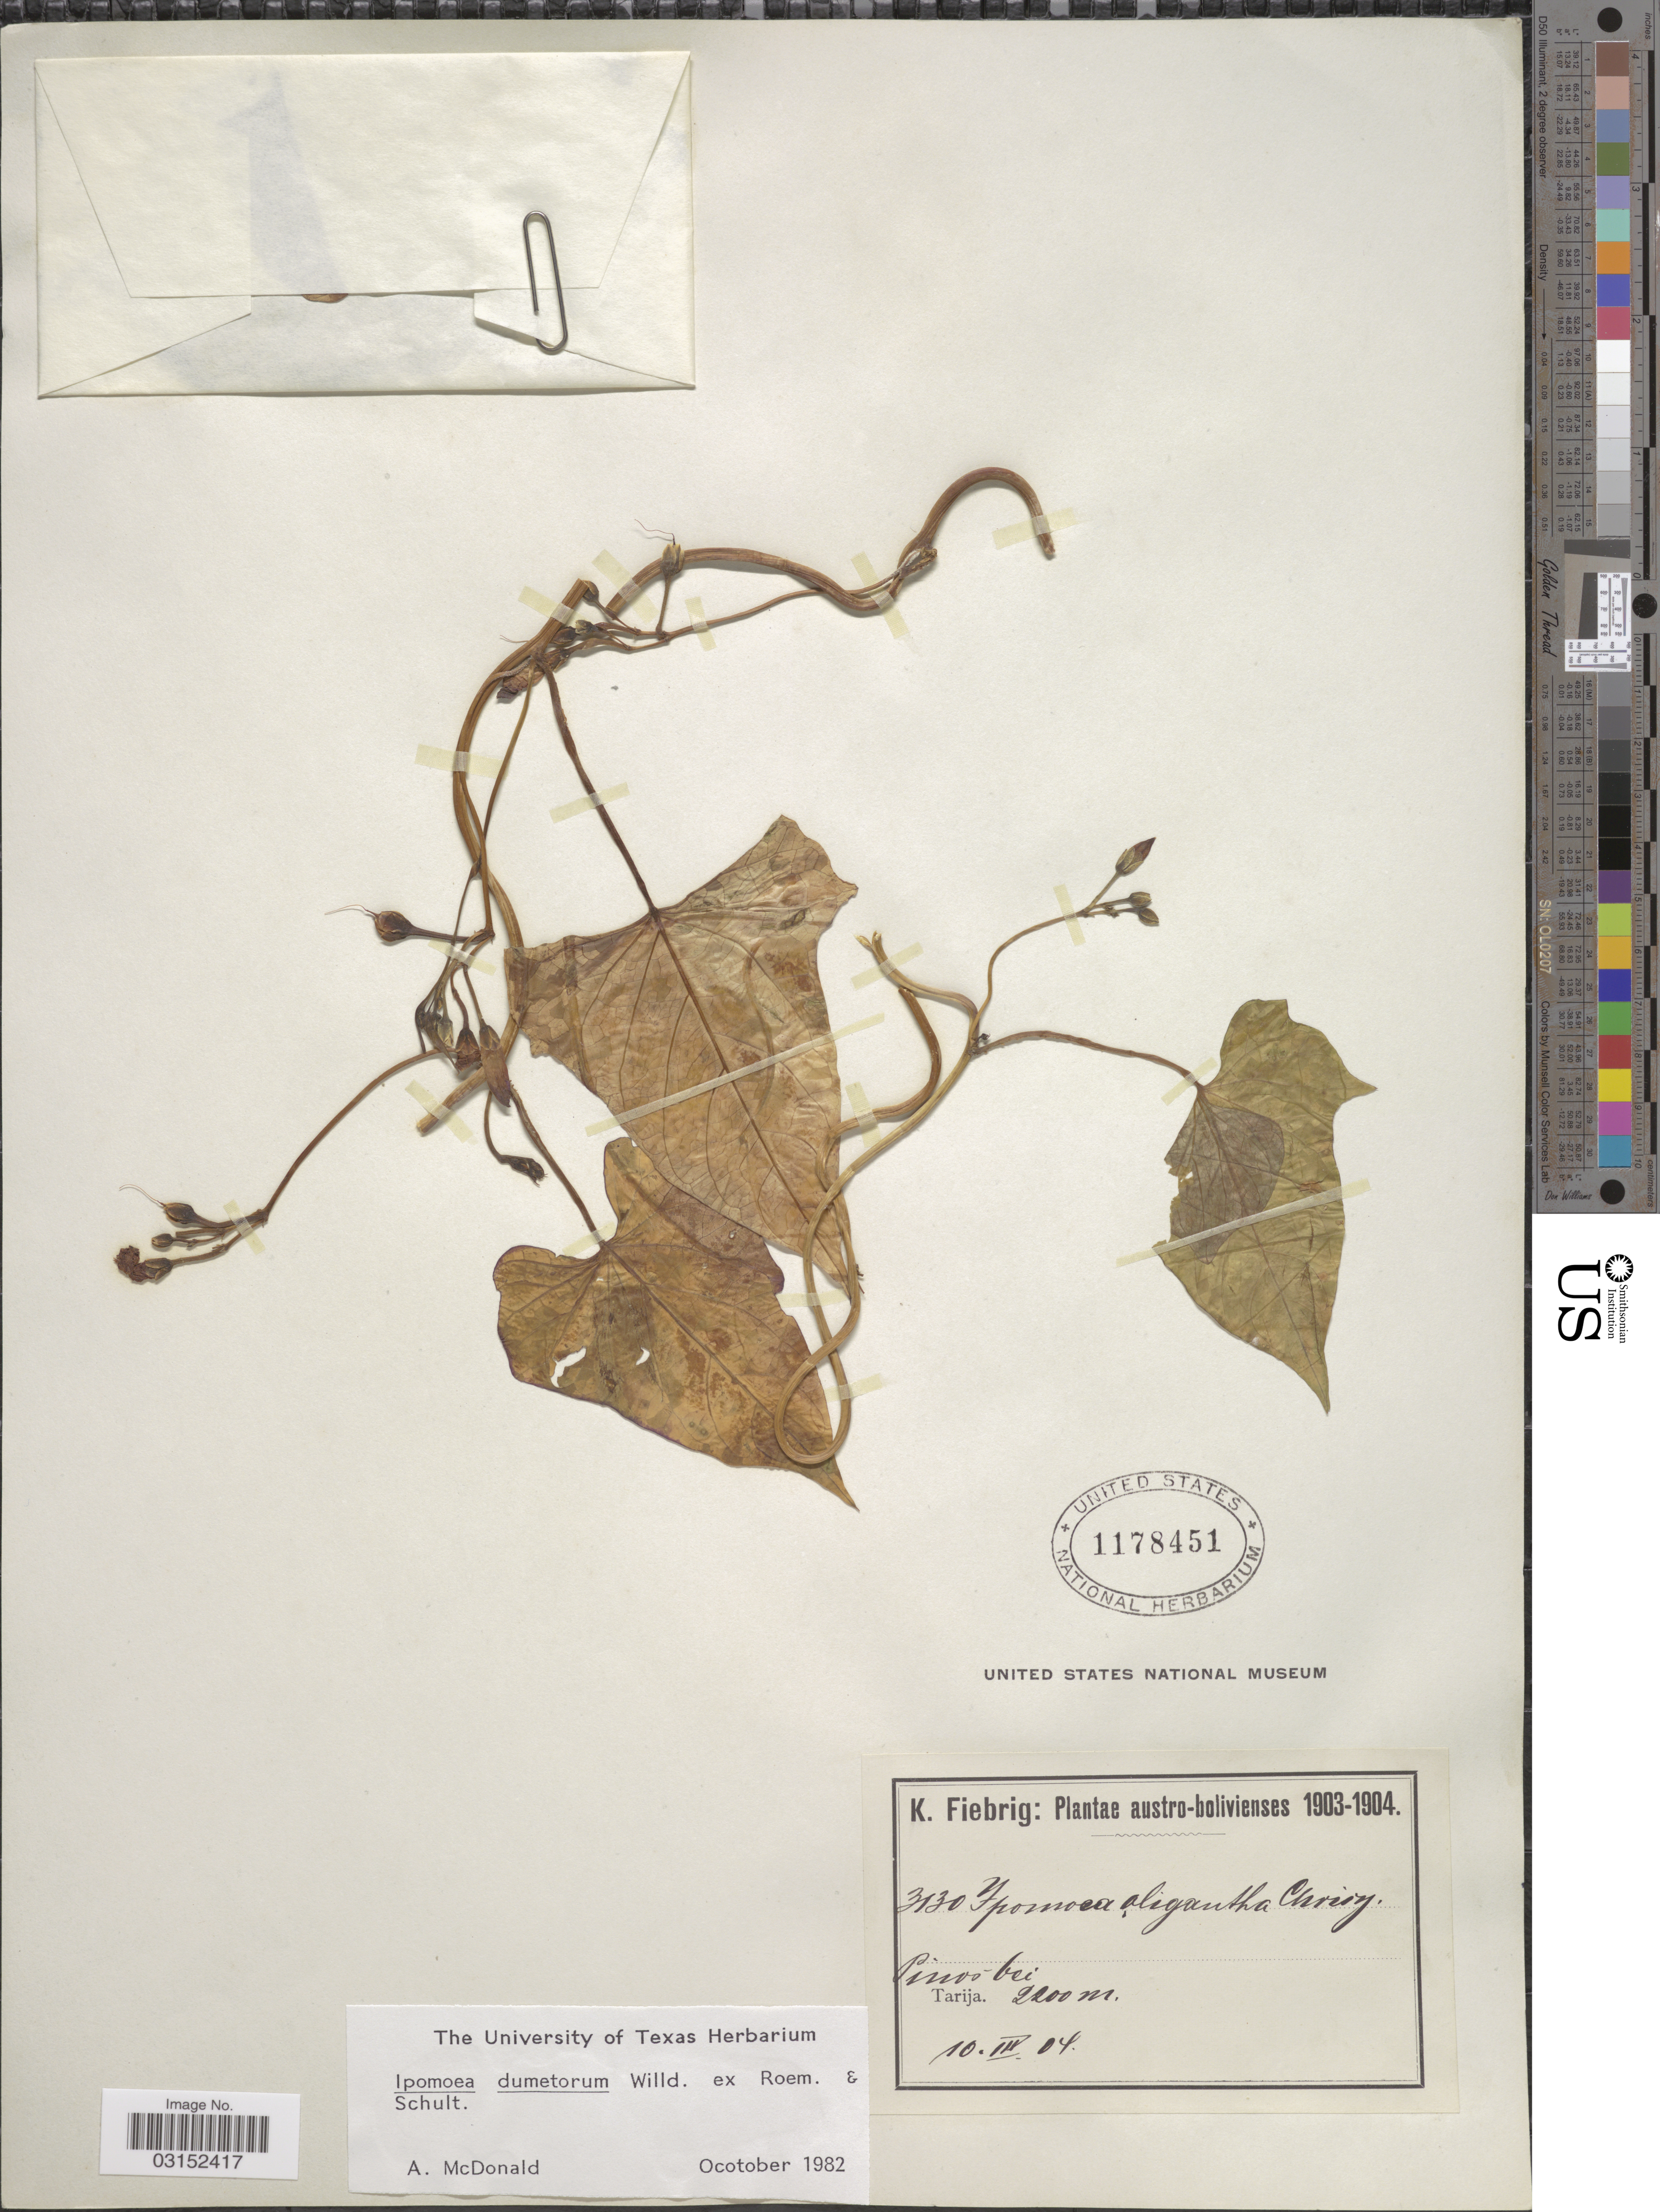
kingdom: Plantae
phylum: Tracheophyta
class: Magnoliopsida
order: Solanales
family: Convolvulaceae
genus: Ipomoea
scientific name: Ipomoea dumetorum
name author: Willd.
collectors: K. Fiebrig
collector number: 3130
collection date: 1904-03-10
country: Bolivia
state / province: Tarija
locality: Austro-bolivienses, Pinos-bei, Tarija.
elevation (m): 2200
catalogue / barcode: US 1178451